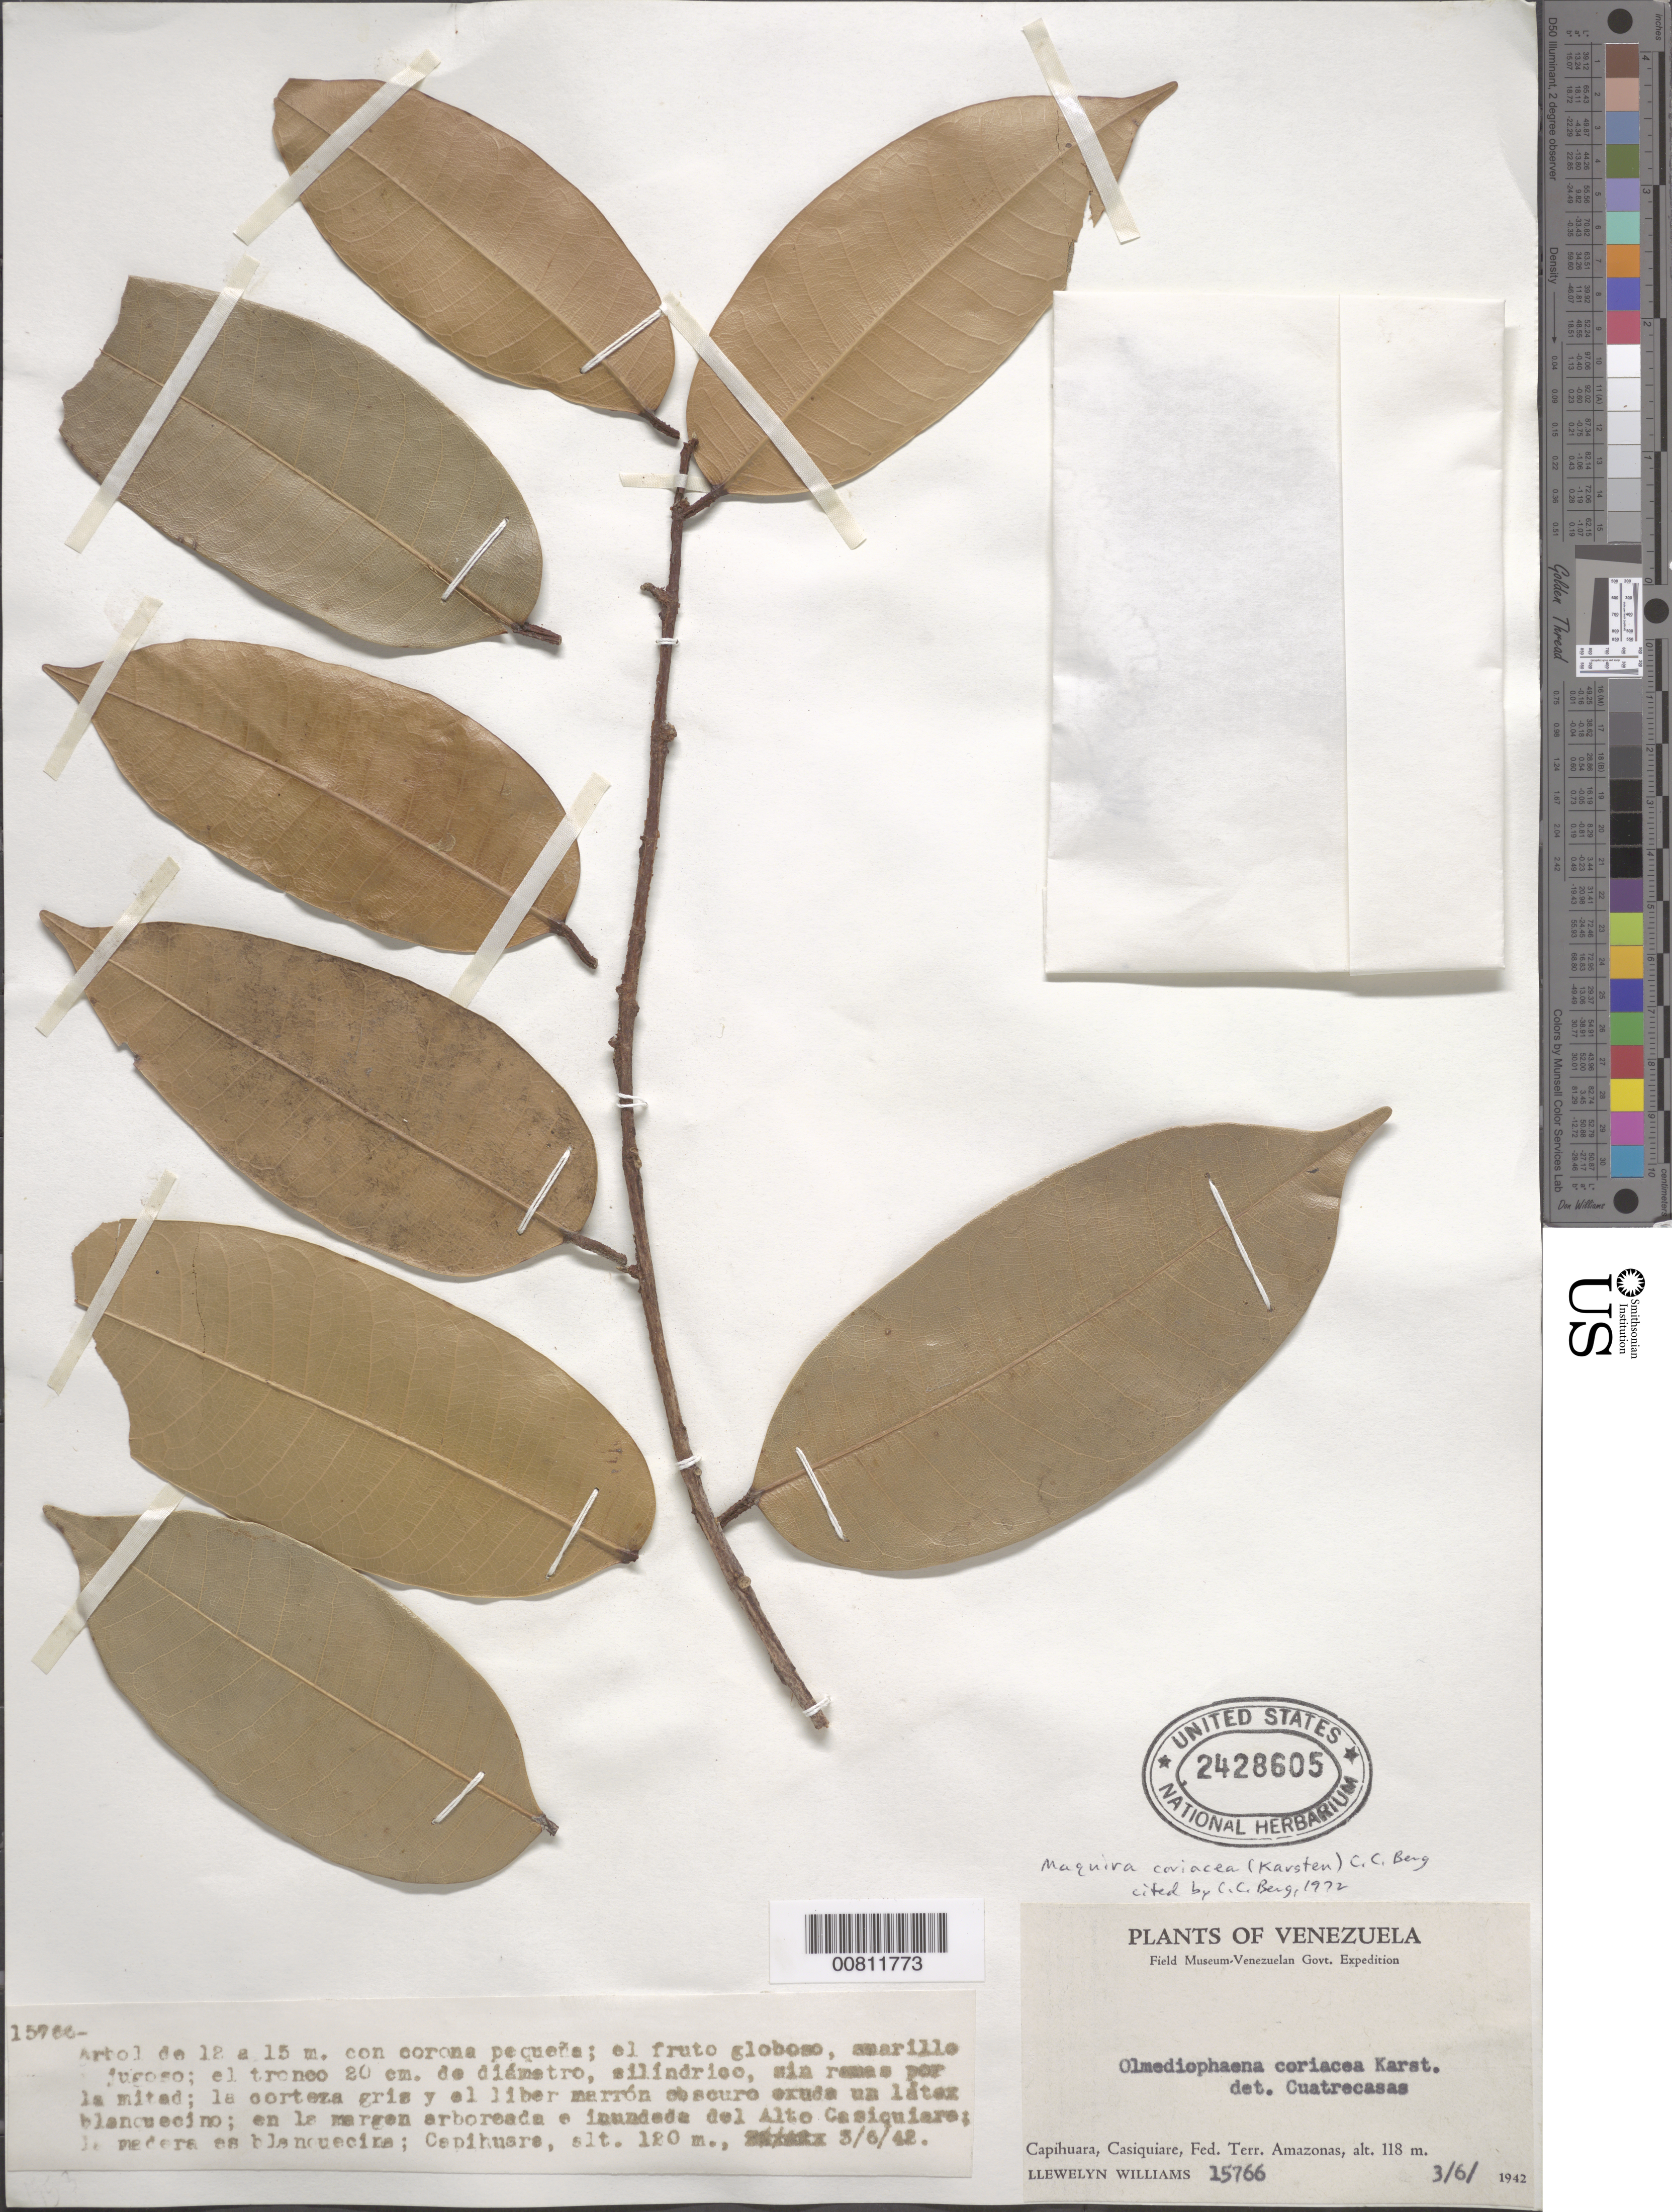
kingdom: Plantae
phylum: Tracheophyta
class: Magnoliopsida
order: Rosales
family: Moraceae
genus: Maquira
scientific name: Maquira coriacea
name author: (H. Karst.) C.C. Berg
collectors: Ll. Williams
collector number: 15766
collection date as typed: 3-Jun-42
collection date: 1942-06-03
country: Venezuela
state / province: Amazonas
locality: Capihuara, Alto Casiquiare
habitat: Margen inundada y arboreada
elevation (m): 120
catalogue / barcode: US 2428605